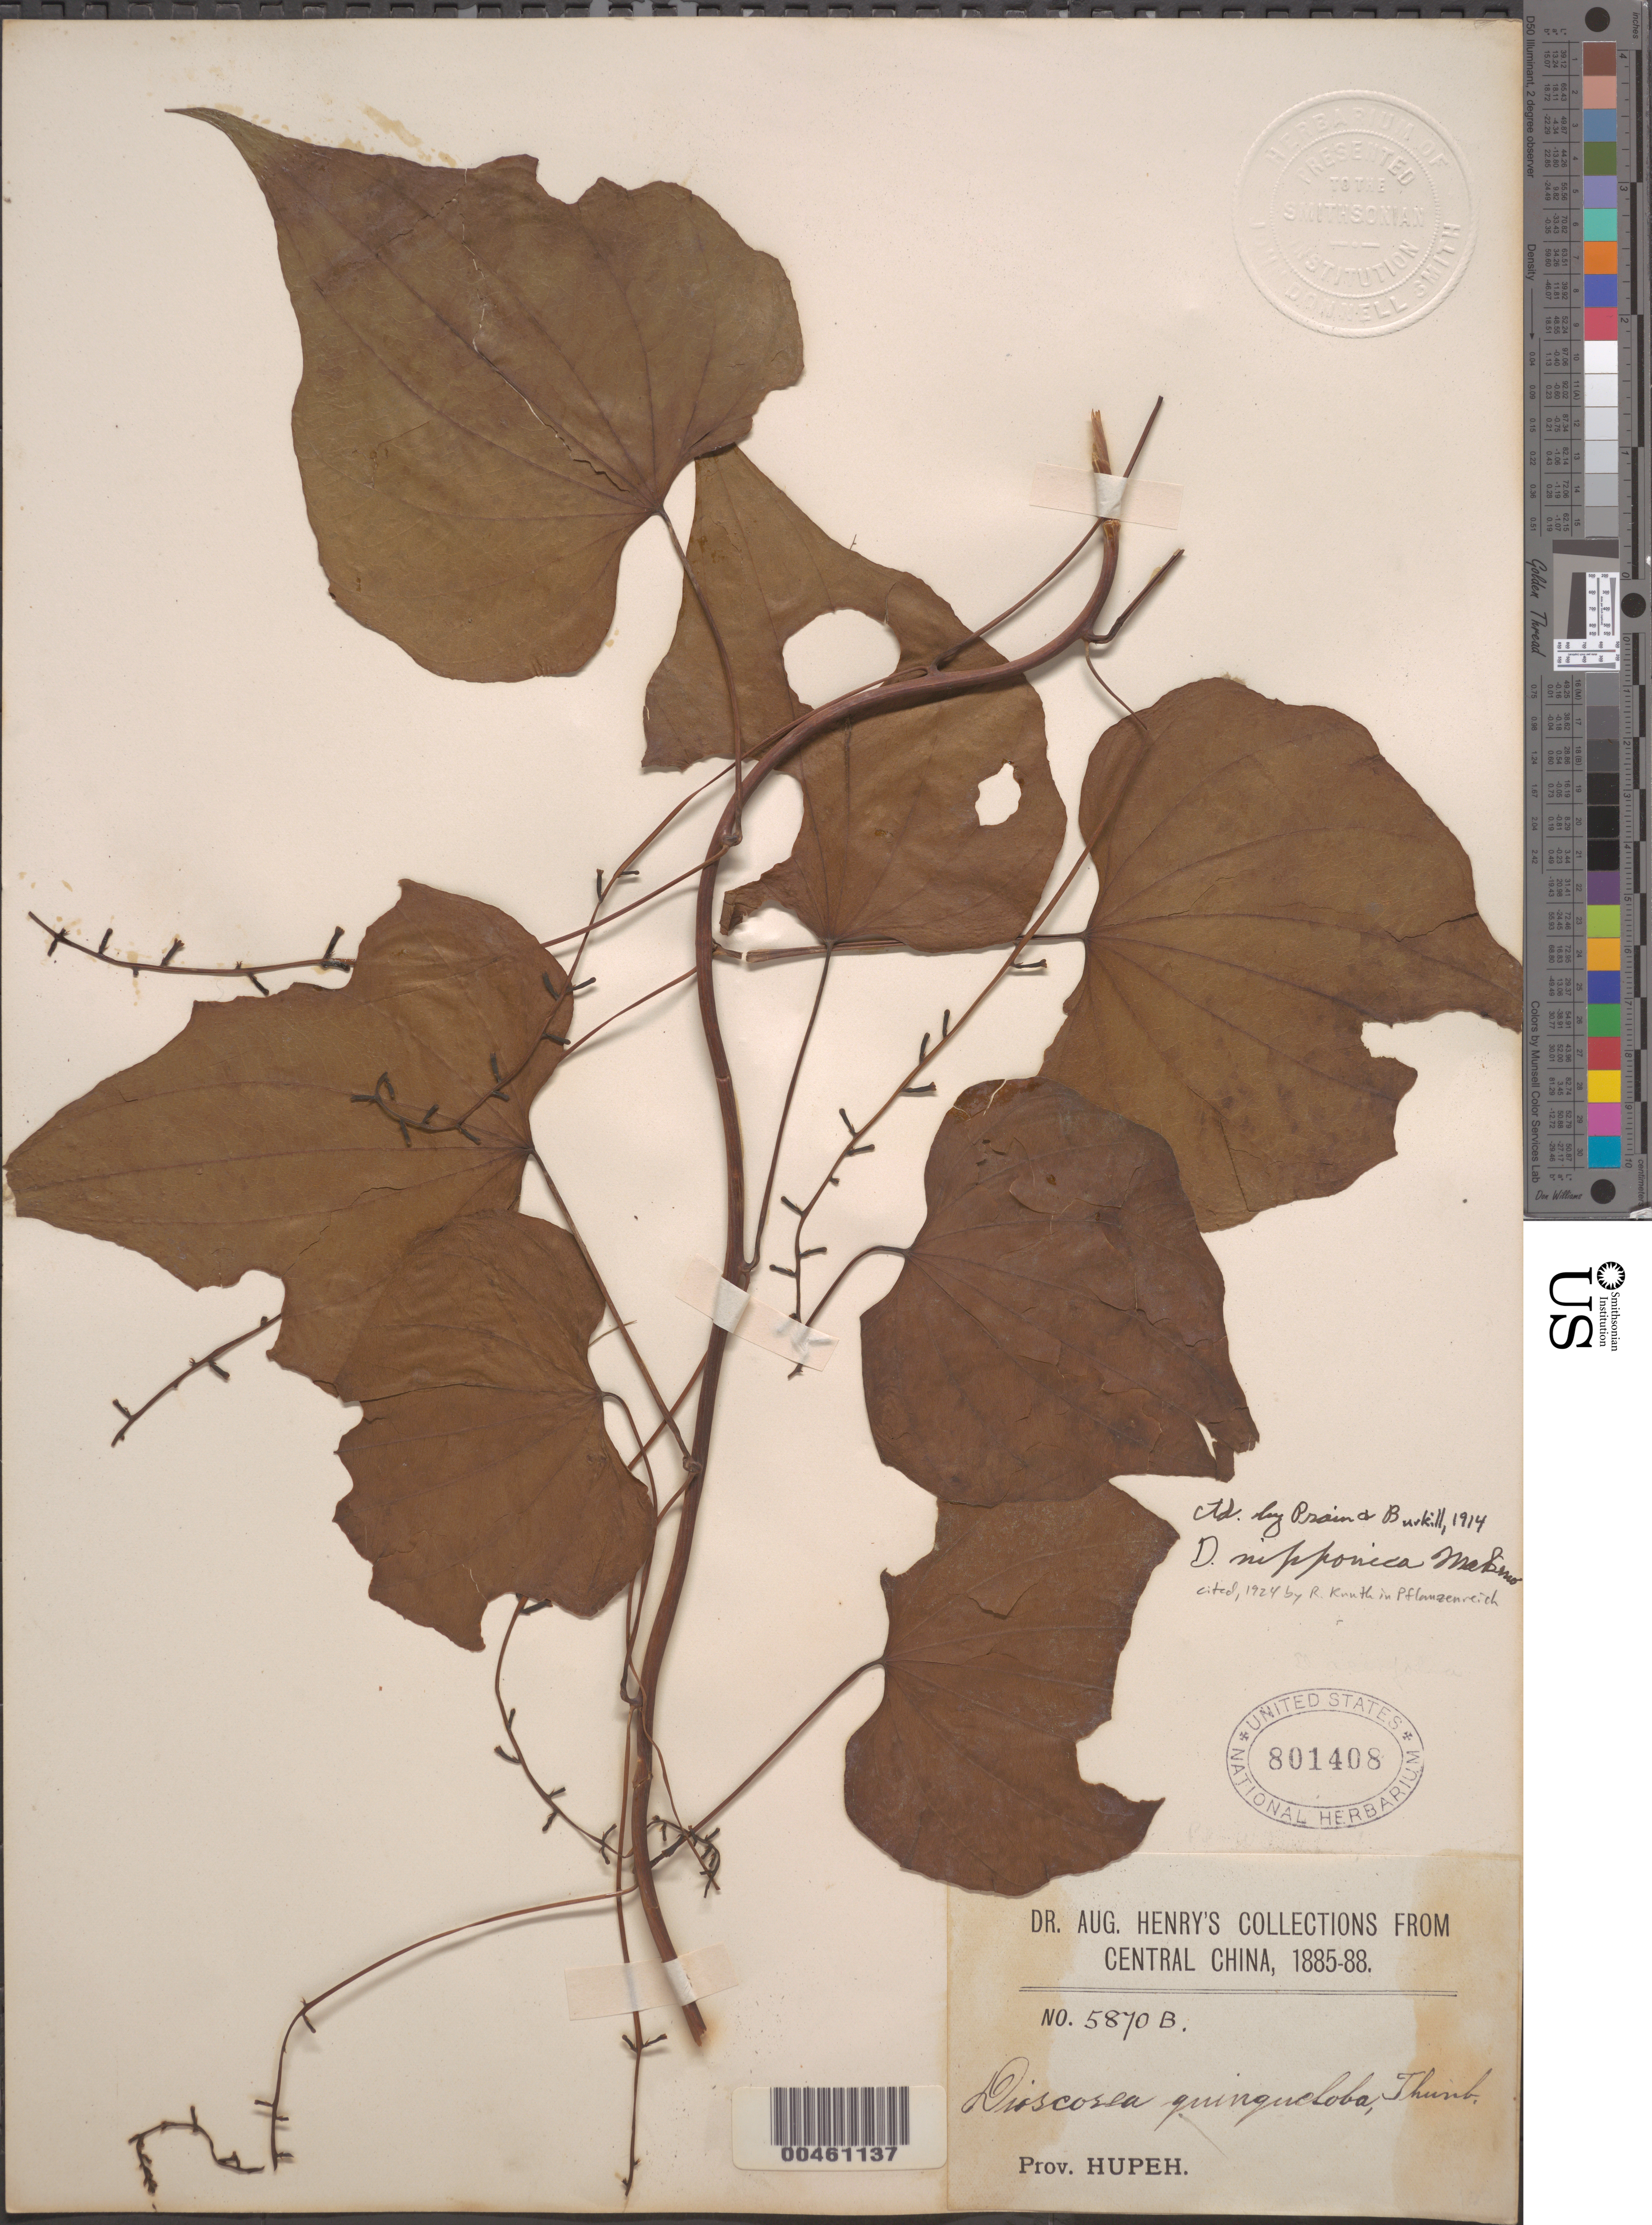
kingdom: Plantae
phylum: Tracheophyta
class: Liliopsida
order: Dioscoreales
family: Dioscoreaceae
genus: Dioscorea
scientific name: Dioscorea nipponica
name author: Makino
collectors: A. Henry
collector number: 5870 B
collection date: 1885/1888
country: China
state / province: Hubei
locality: Central China. Prov. Hupeh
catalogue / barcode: US 801408